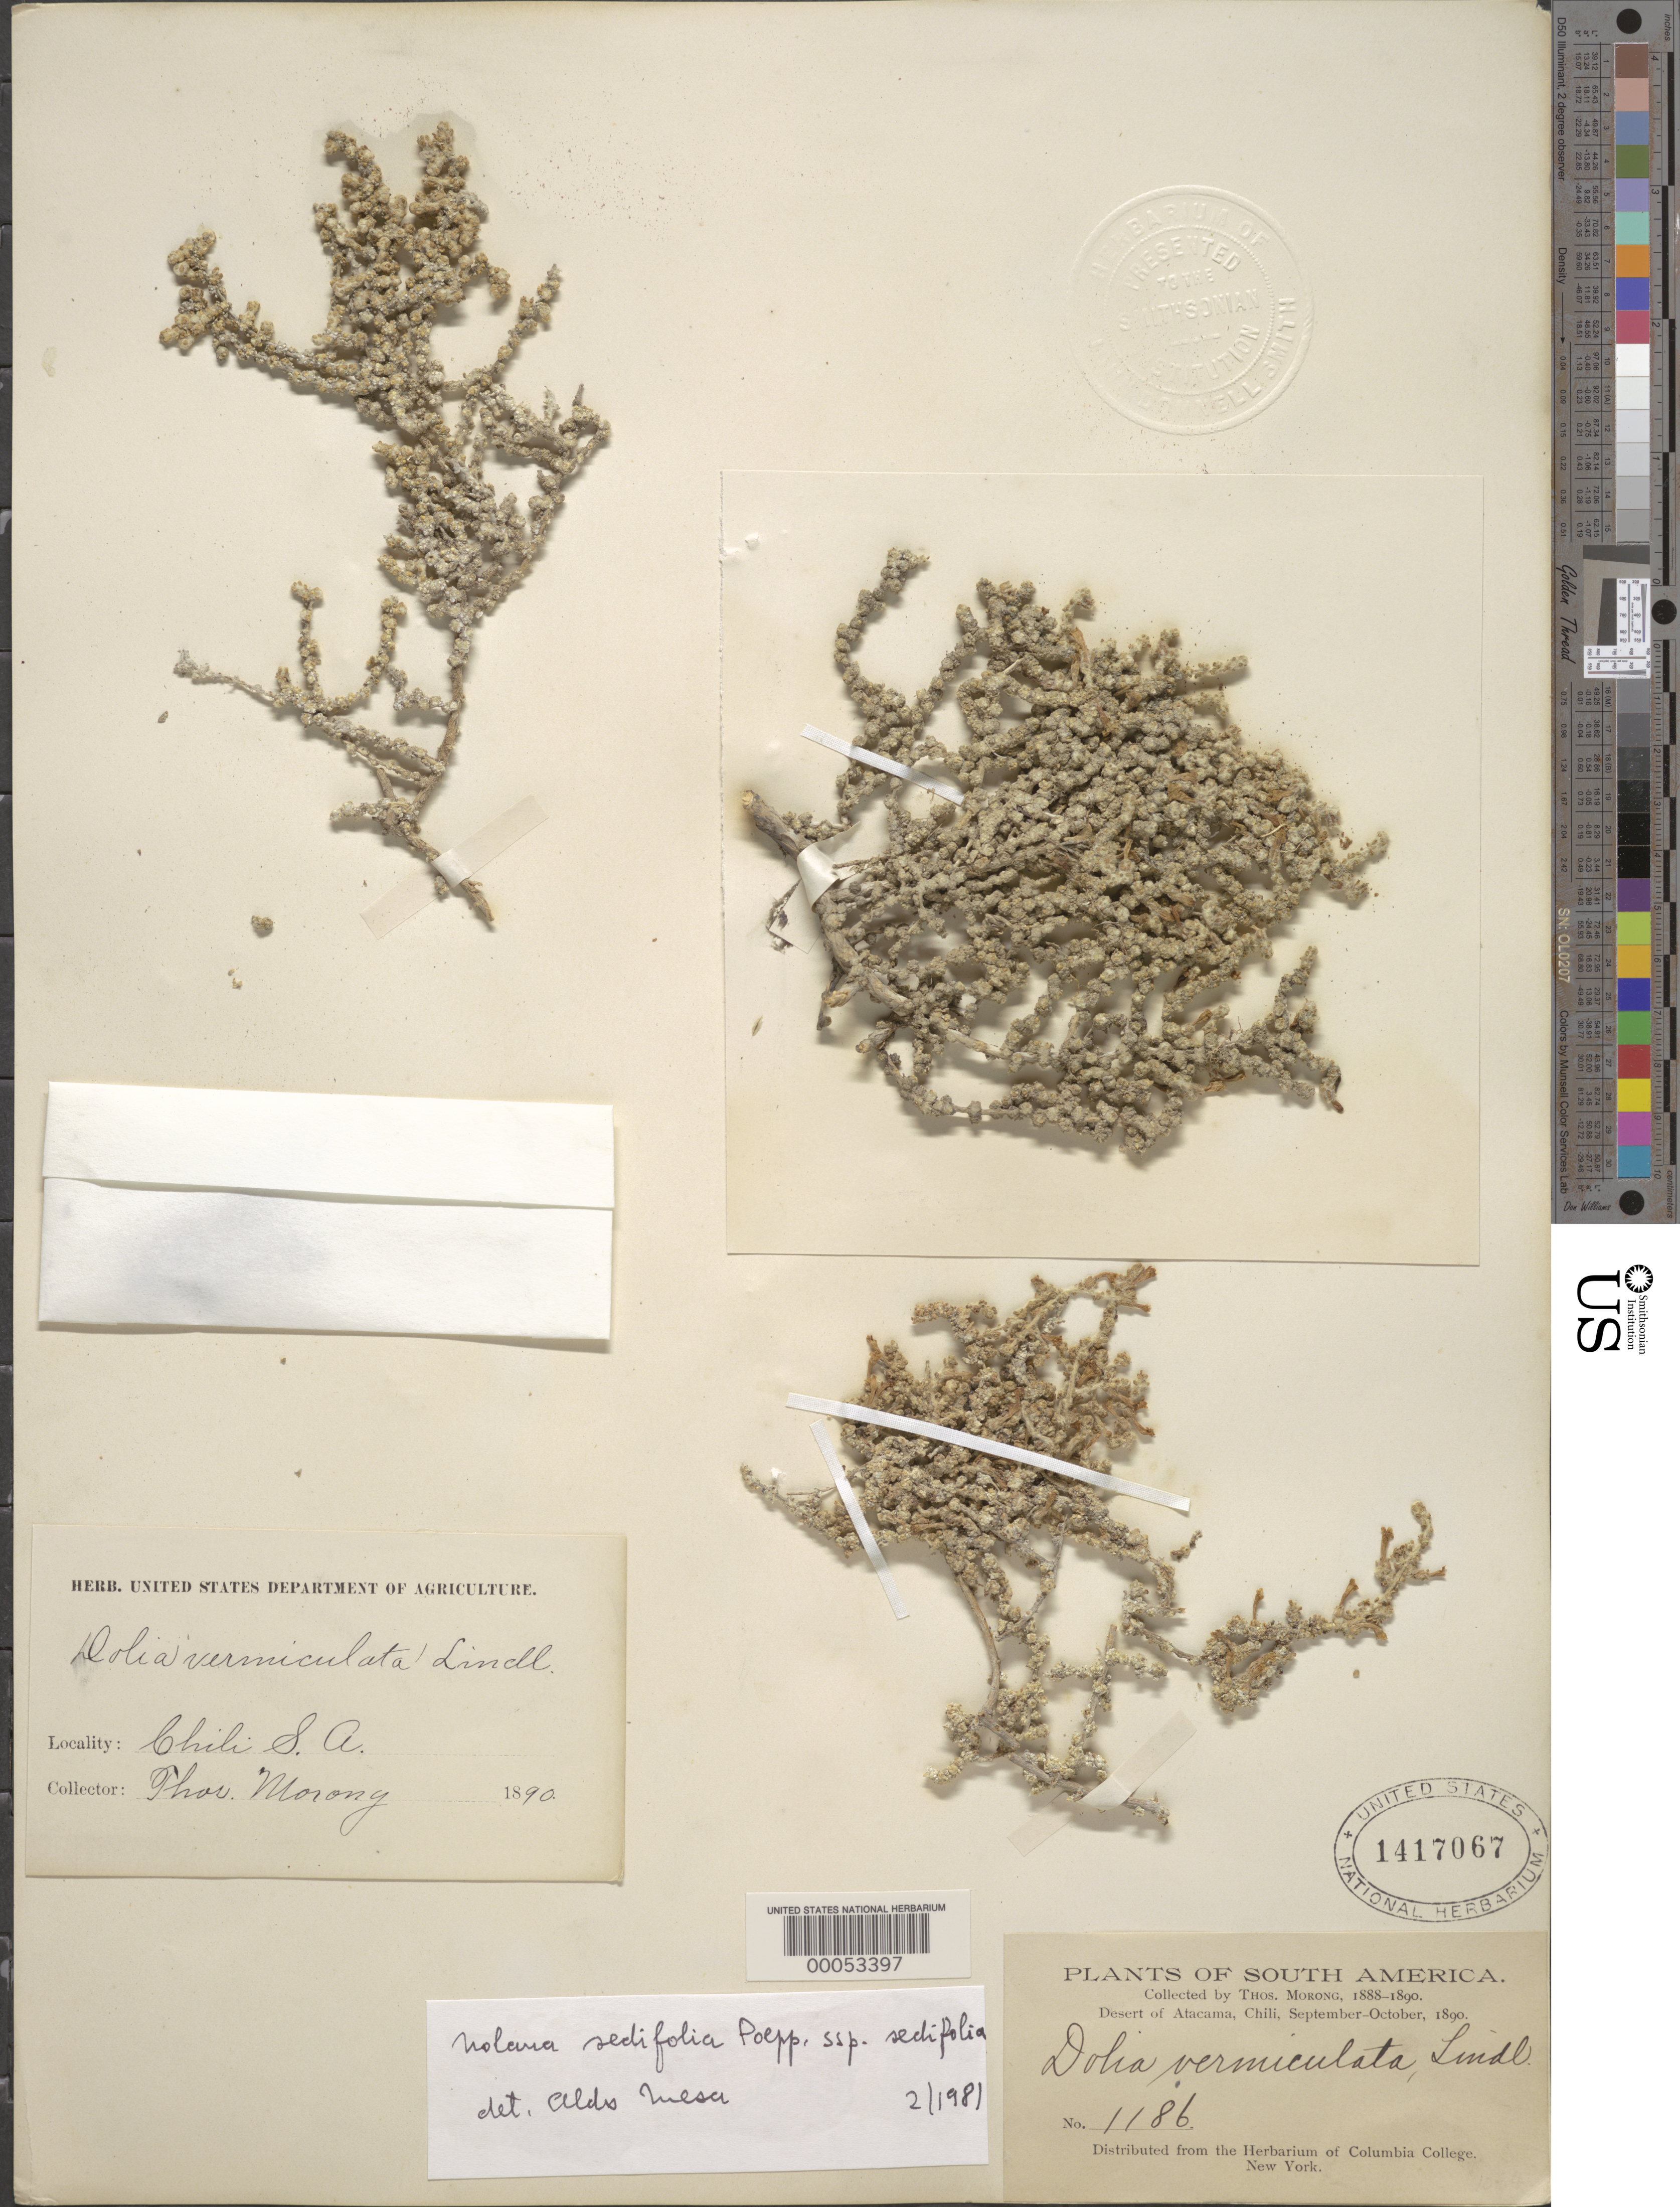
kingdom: Plantae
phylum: Tracheophyta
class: Magnoliopsida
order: Solanales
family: Solanaceae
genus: Nolana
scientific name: Nolana sedifolia subsp. sedifolia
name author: Poepp.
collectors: T. Morong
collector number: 1186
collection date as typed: Sep 1890 to -- Oct 1890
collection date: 1890-09/1890-10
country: Chile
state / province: Atacama (III)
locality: Desert of atacama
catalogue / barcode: US 1417067